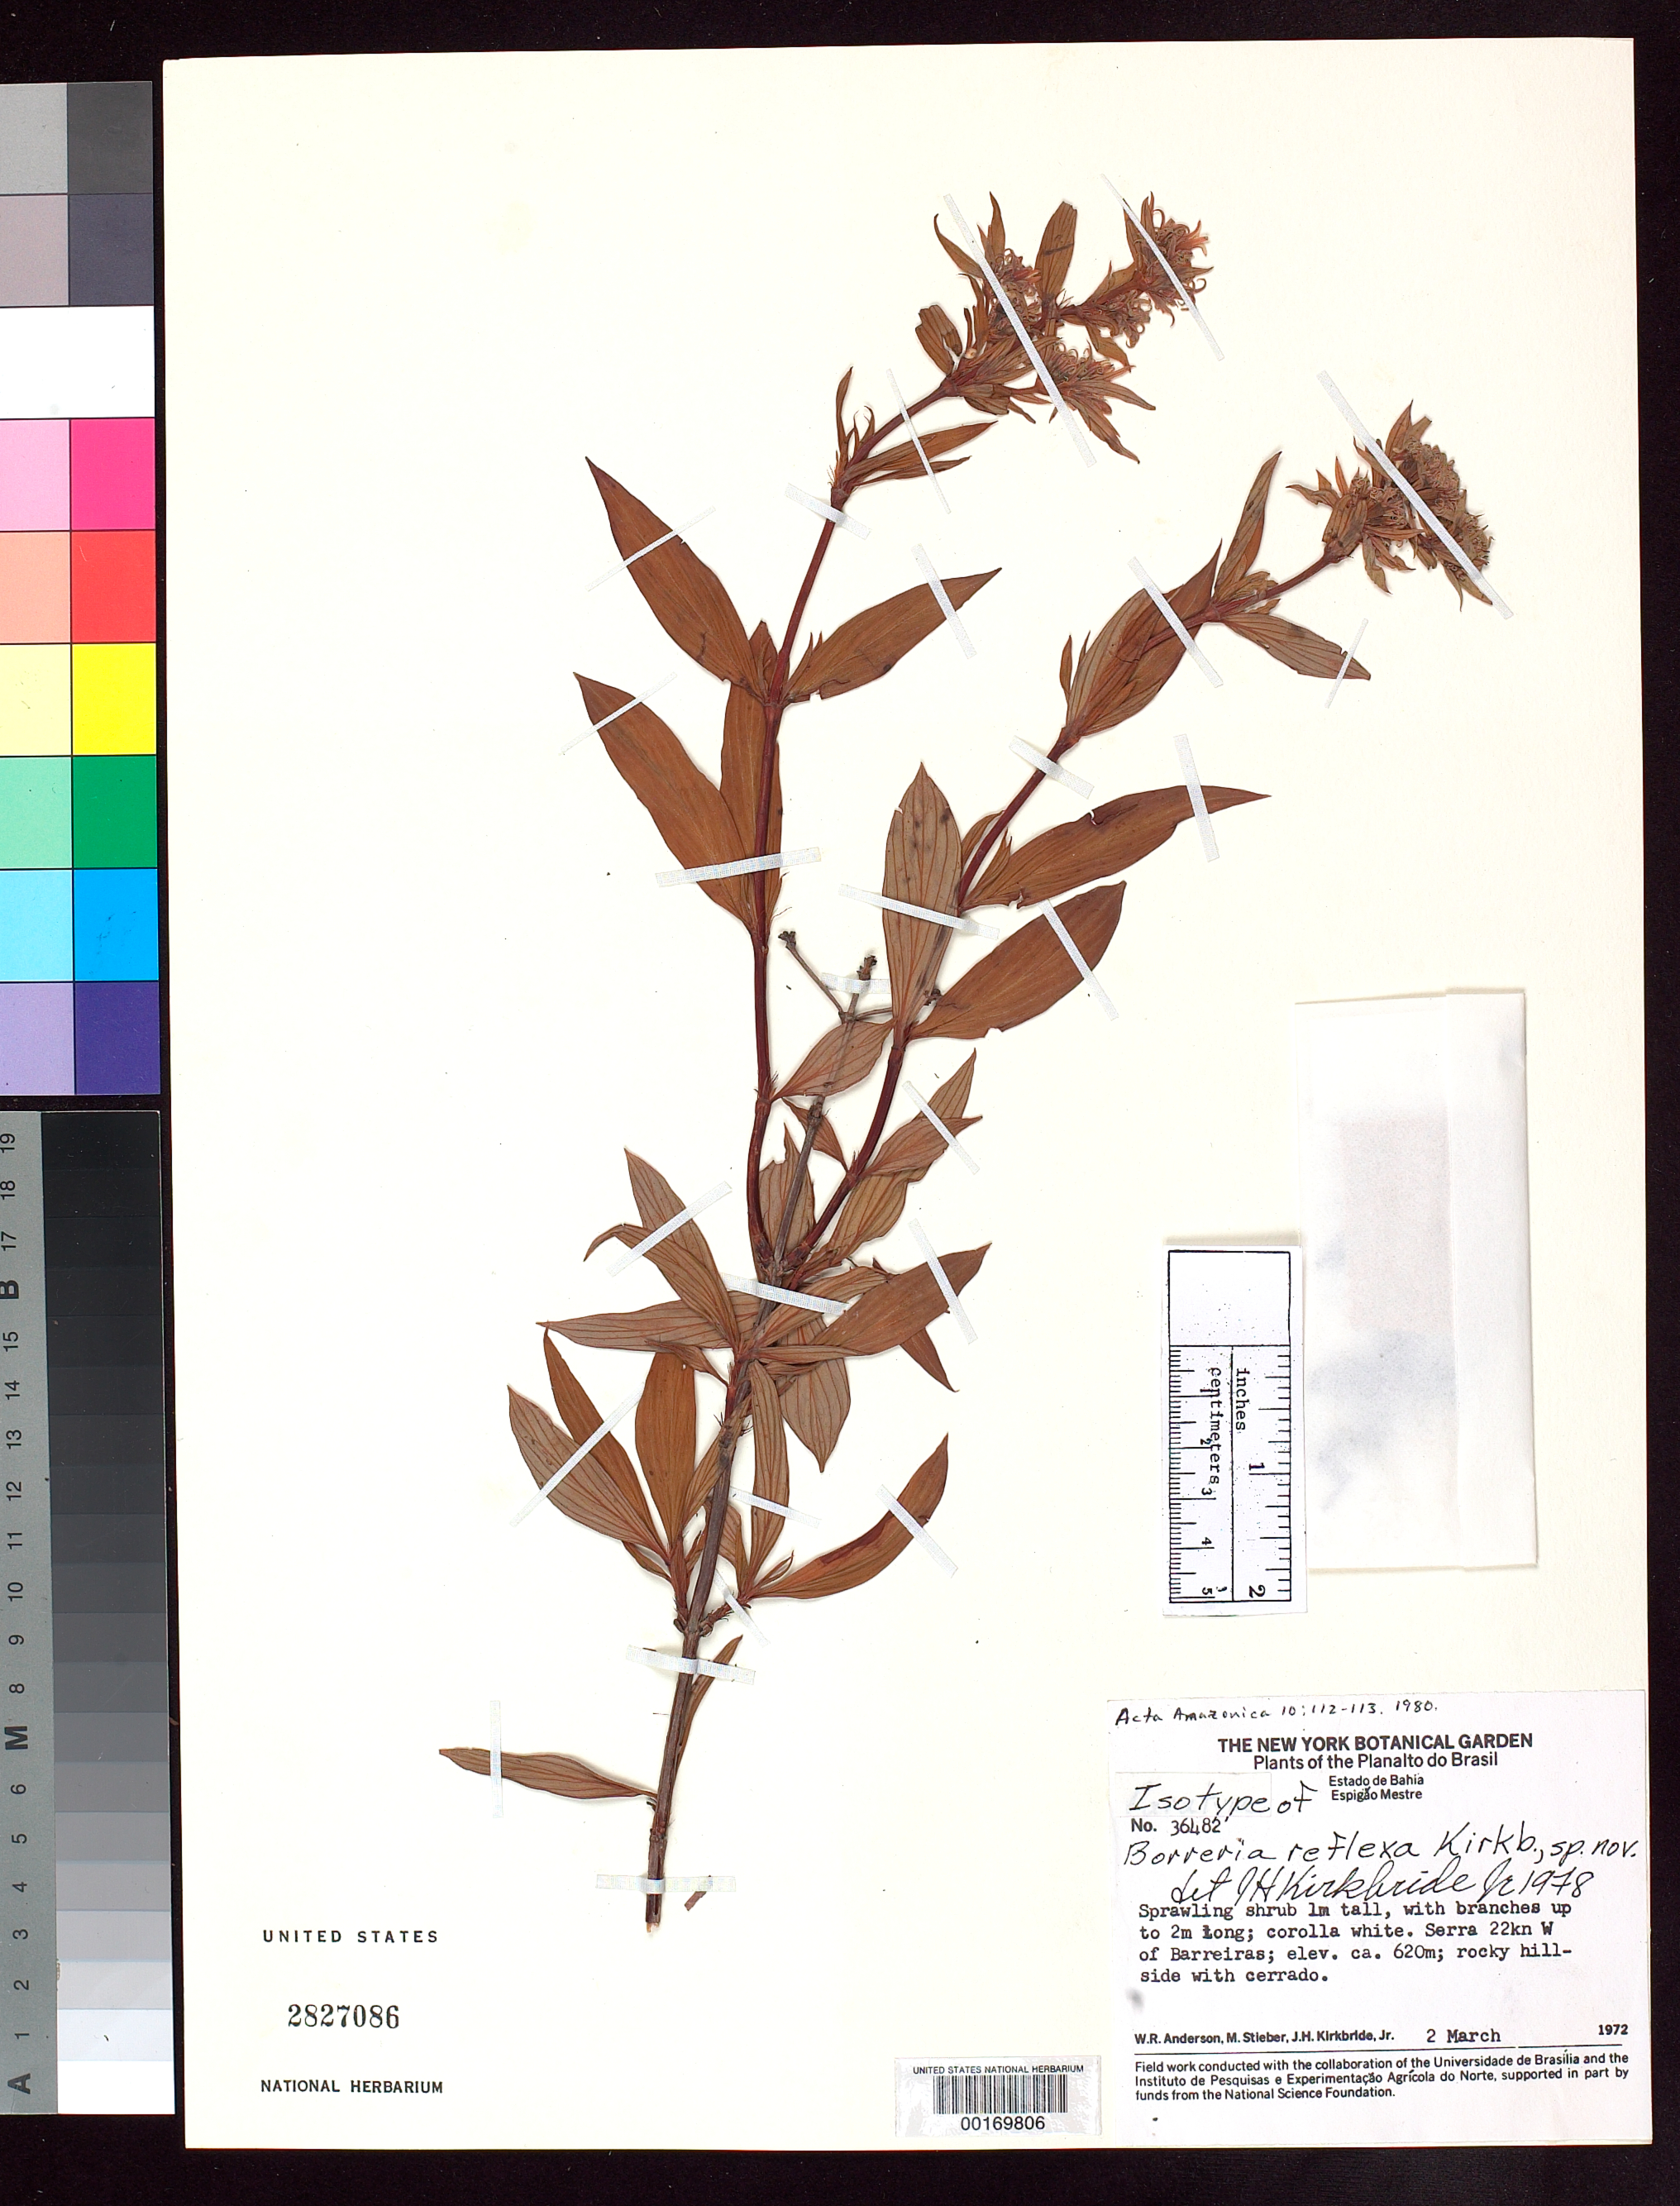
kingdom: Plantae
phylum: Tracheophyta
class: Magnoliopsida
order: Gentianales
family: Rubiaceae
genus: Borreria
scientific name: Borreria reflexa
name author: J.H. Kirkbr.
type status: Isotype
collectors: W. R. Anderson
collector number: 36482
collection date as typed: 02 Mar 1972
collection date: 1972-03-02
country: Brazil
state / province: Bahia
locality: Serra 22 km W of Barreiras.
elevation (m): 620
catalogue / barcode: US 2827086